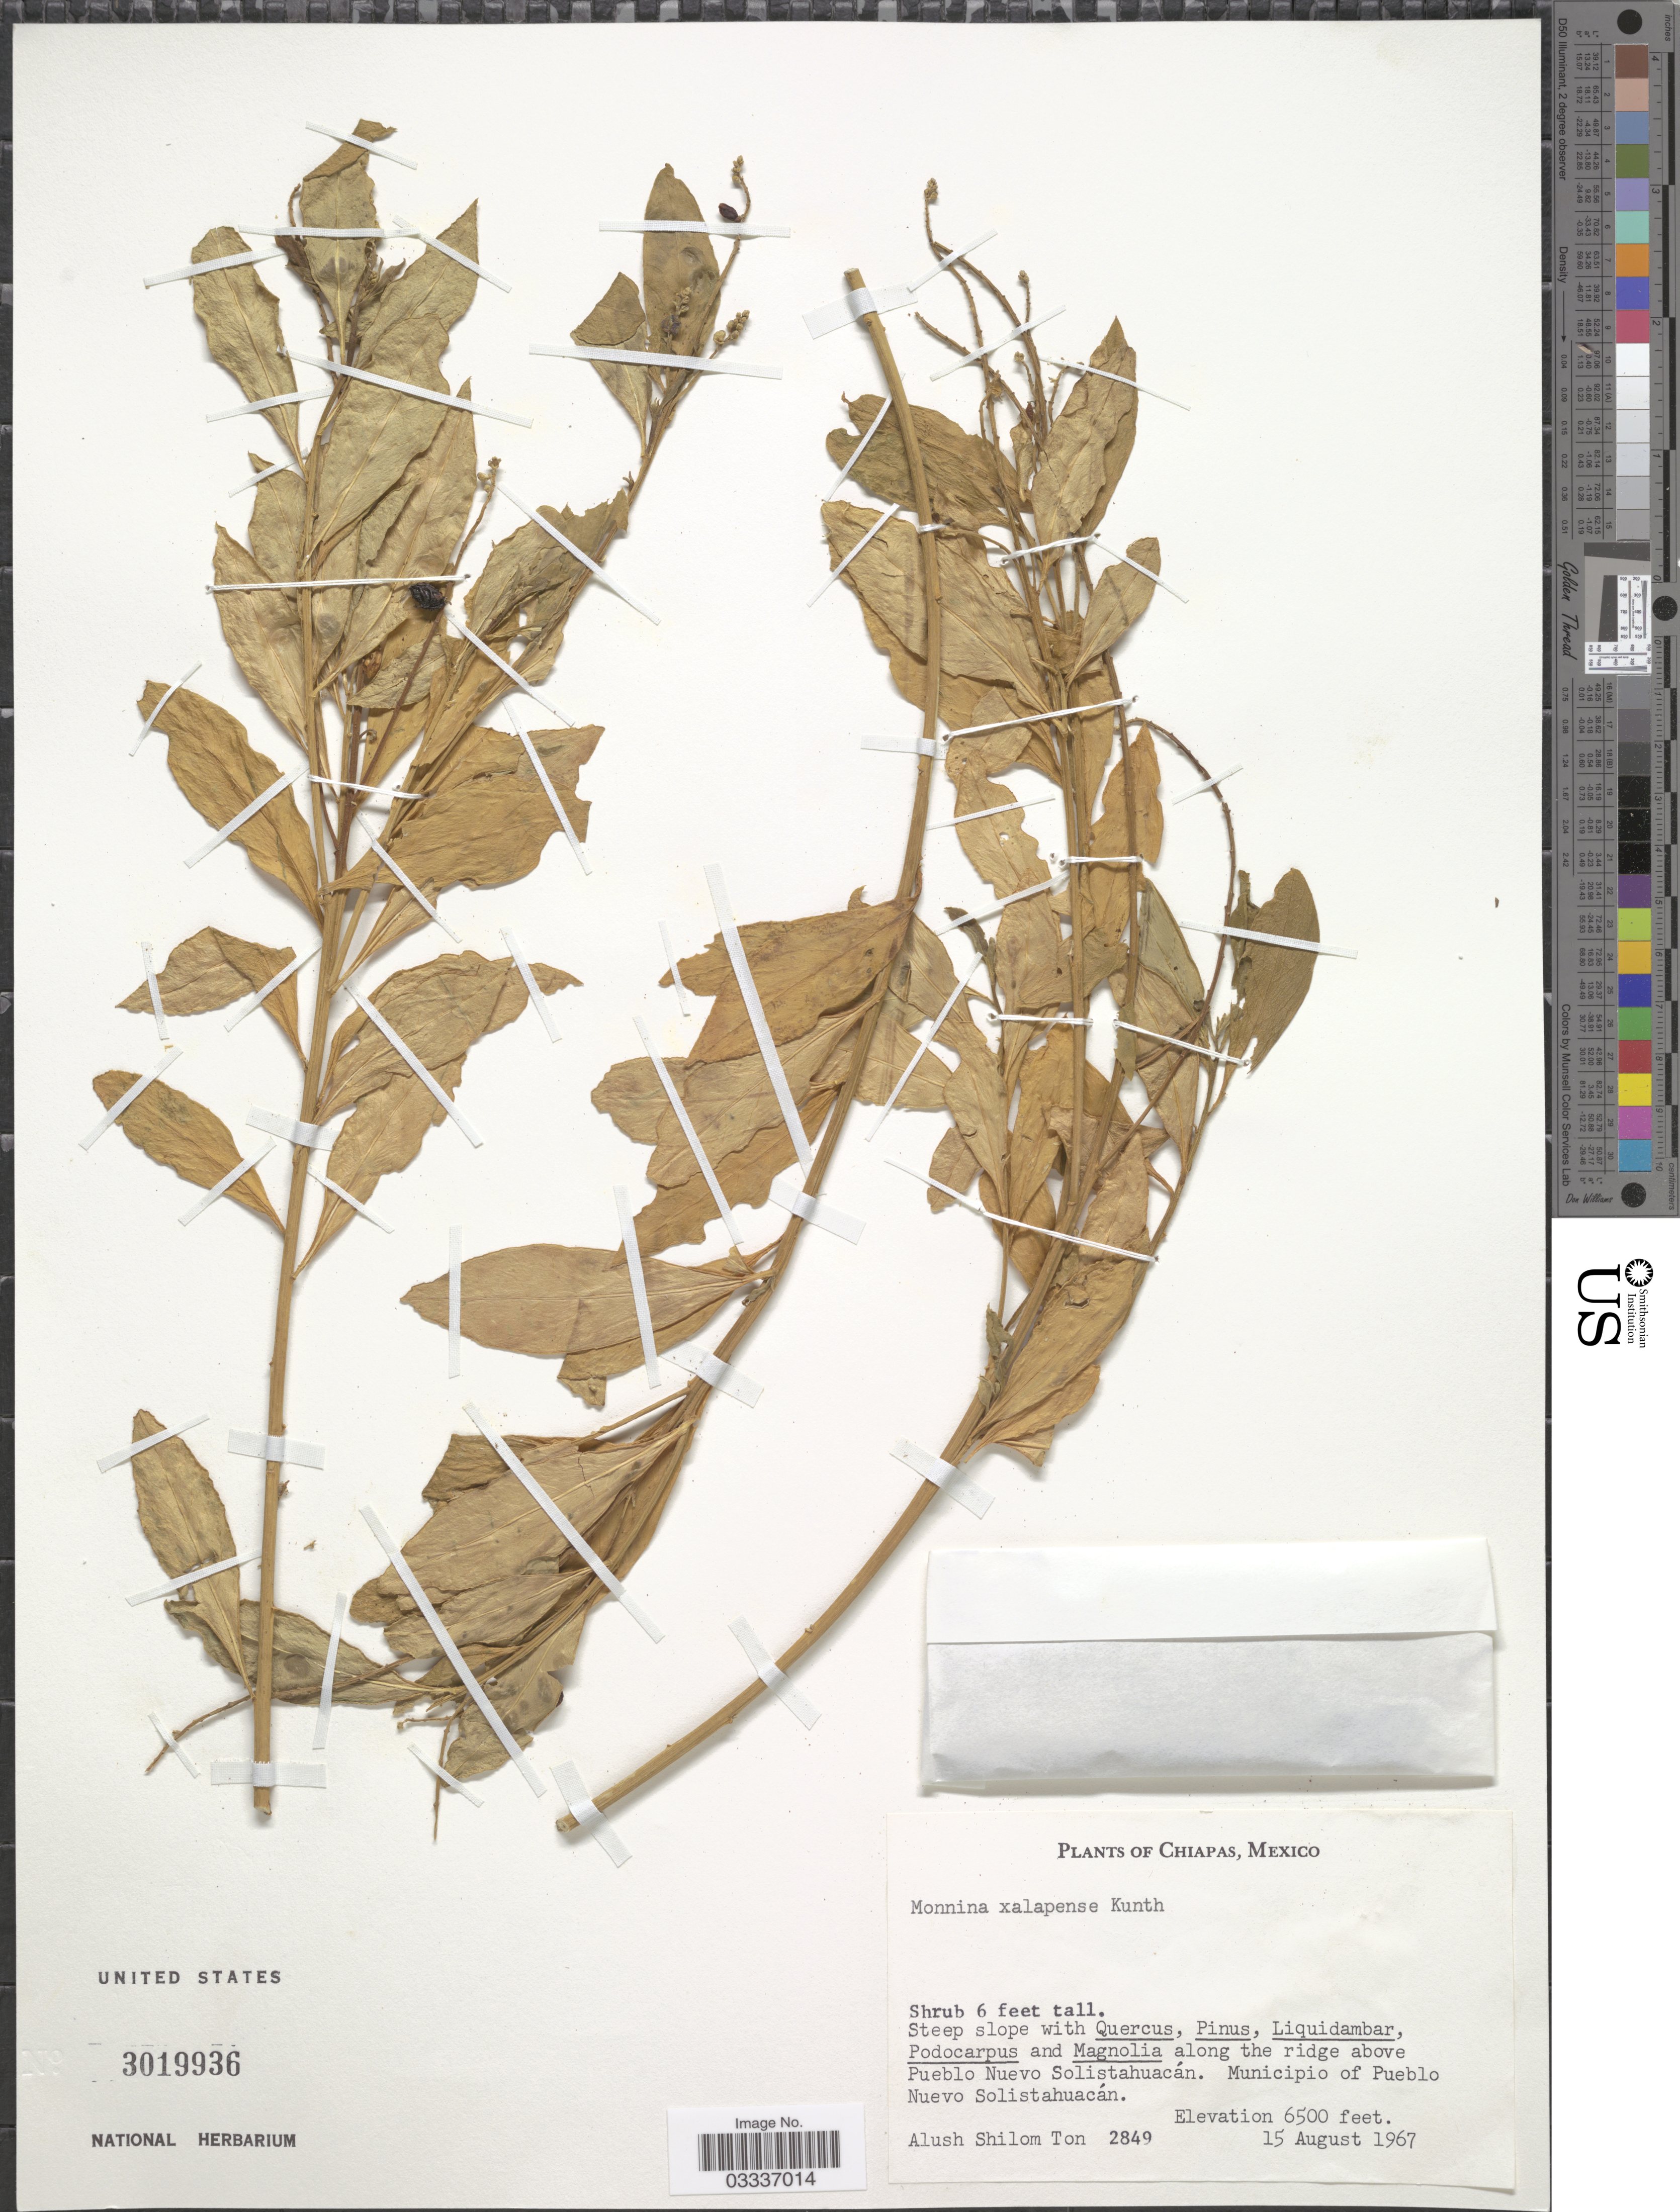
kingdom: Plantae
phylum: Tracheophyta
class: Magnoliopsida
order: Fabales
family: Polygalaceae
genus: Monnina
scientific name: Monnina xalapensis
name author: Kunth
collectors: A. M. Ton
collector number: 2849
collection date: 1967-08-15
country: Mexico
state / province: Chiapas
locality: Along the ridge above Pueblo Nuevo Solistahuacán. Municipio of Pueblo Nuevo Solistahuacán.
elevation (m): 1981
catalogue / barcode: US 3019936